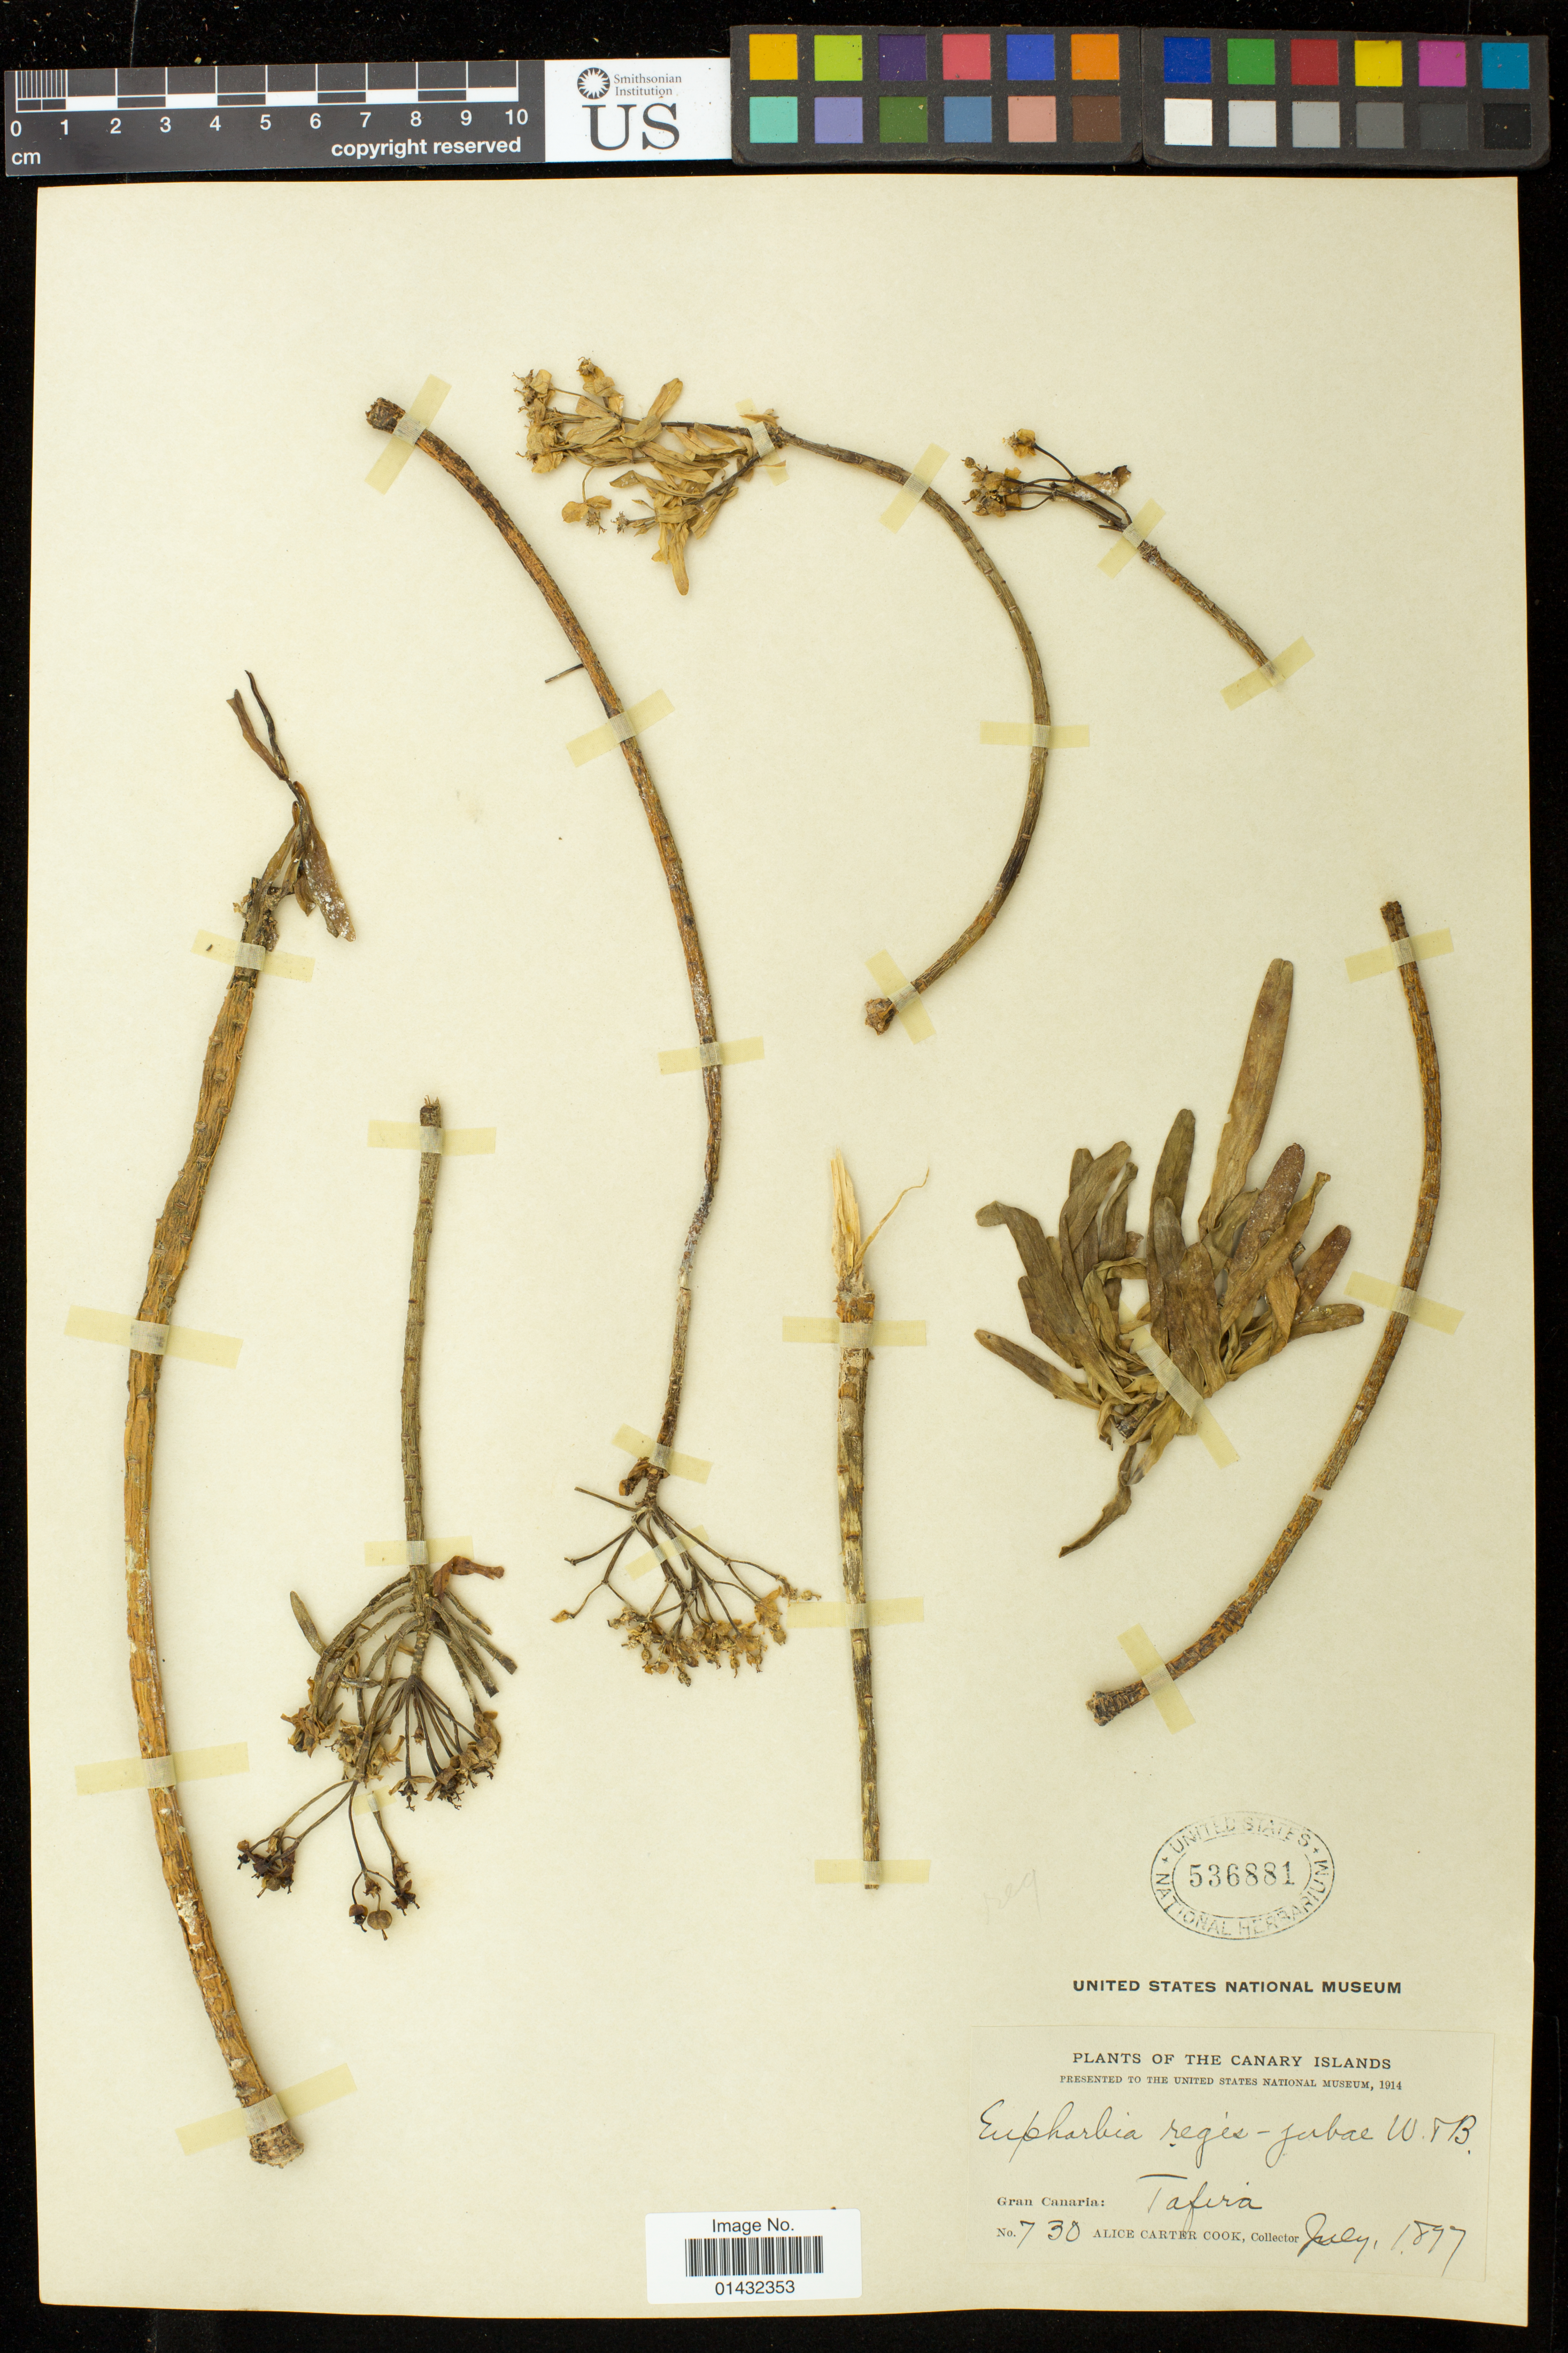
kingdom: Plantae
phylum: Tracheophyta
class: Magnoliopsida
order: Malpighiales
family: Euphorbiaceae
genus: Euphorbia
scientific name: Euphorbia regis-jubae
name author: Webb & Berthel.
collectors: Alice C. Cook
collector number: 730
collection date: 1897-07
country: Spain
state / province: Canarias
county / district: Las Palmas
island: Grand Canary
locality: Gran Canaria: Tafira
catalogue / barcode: US 536881